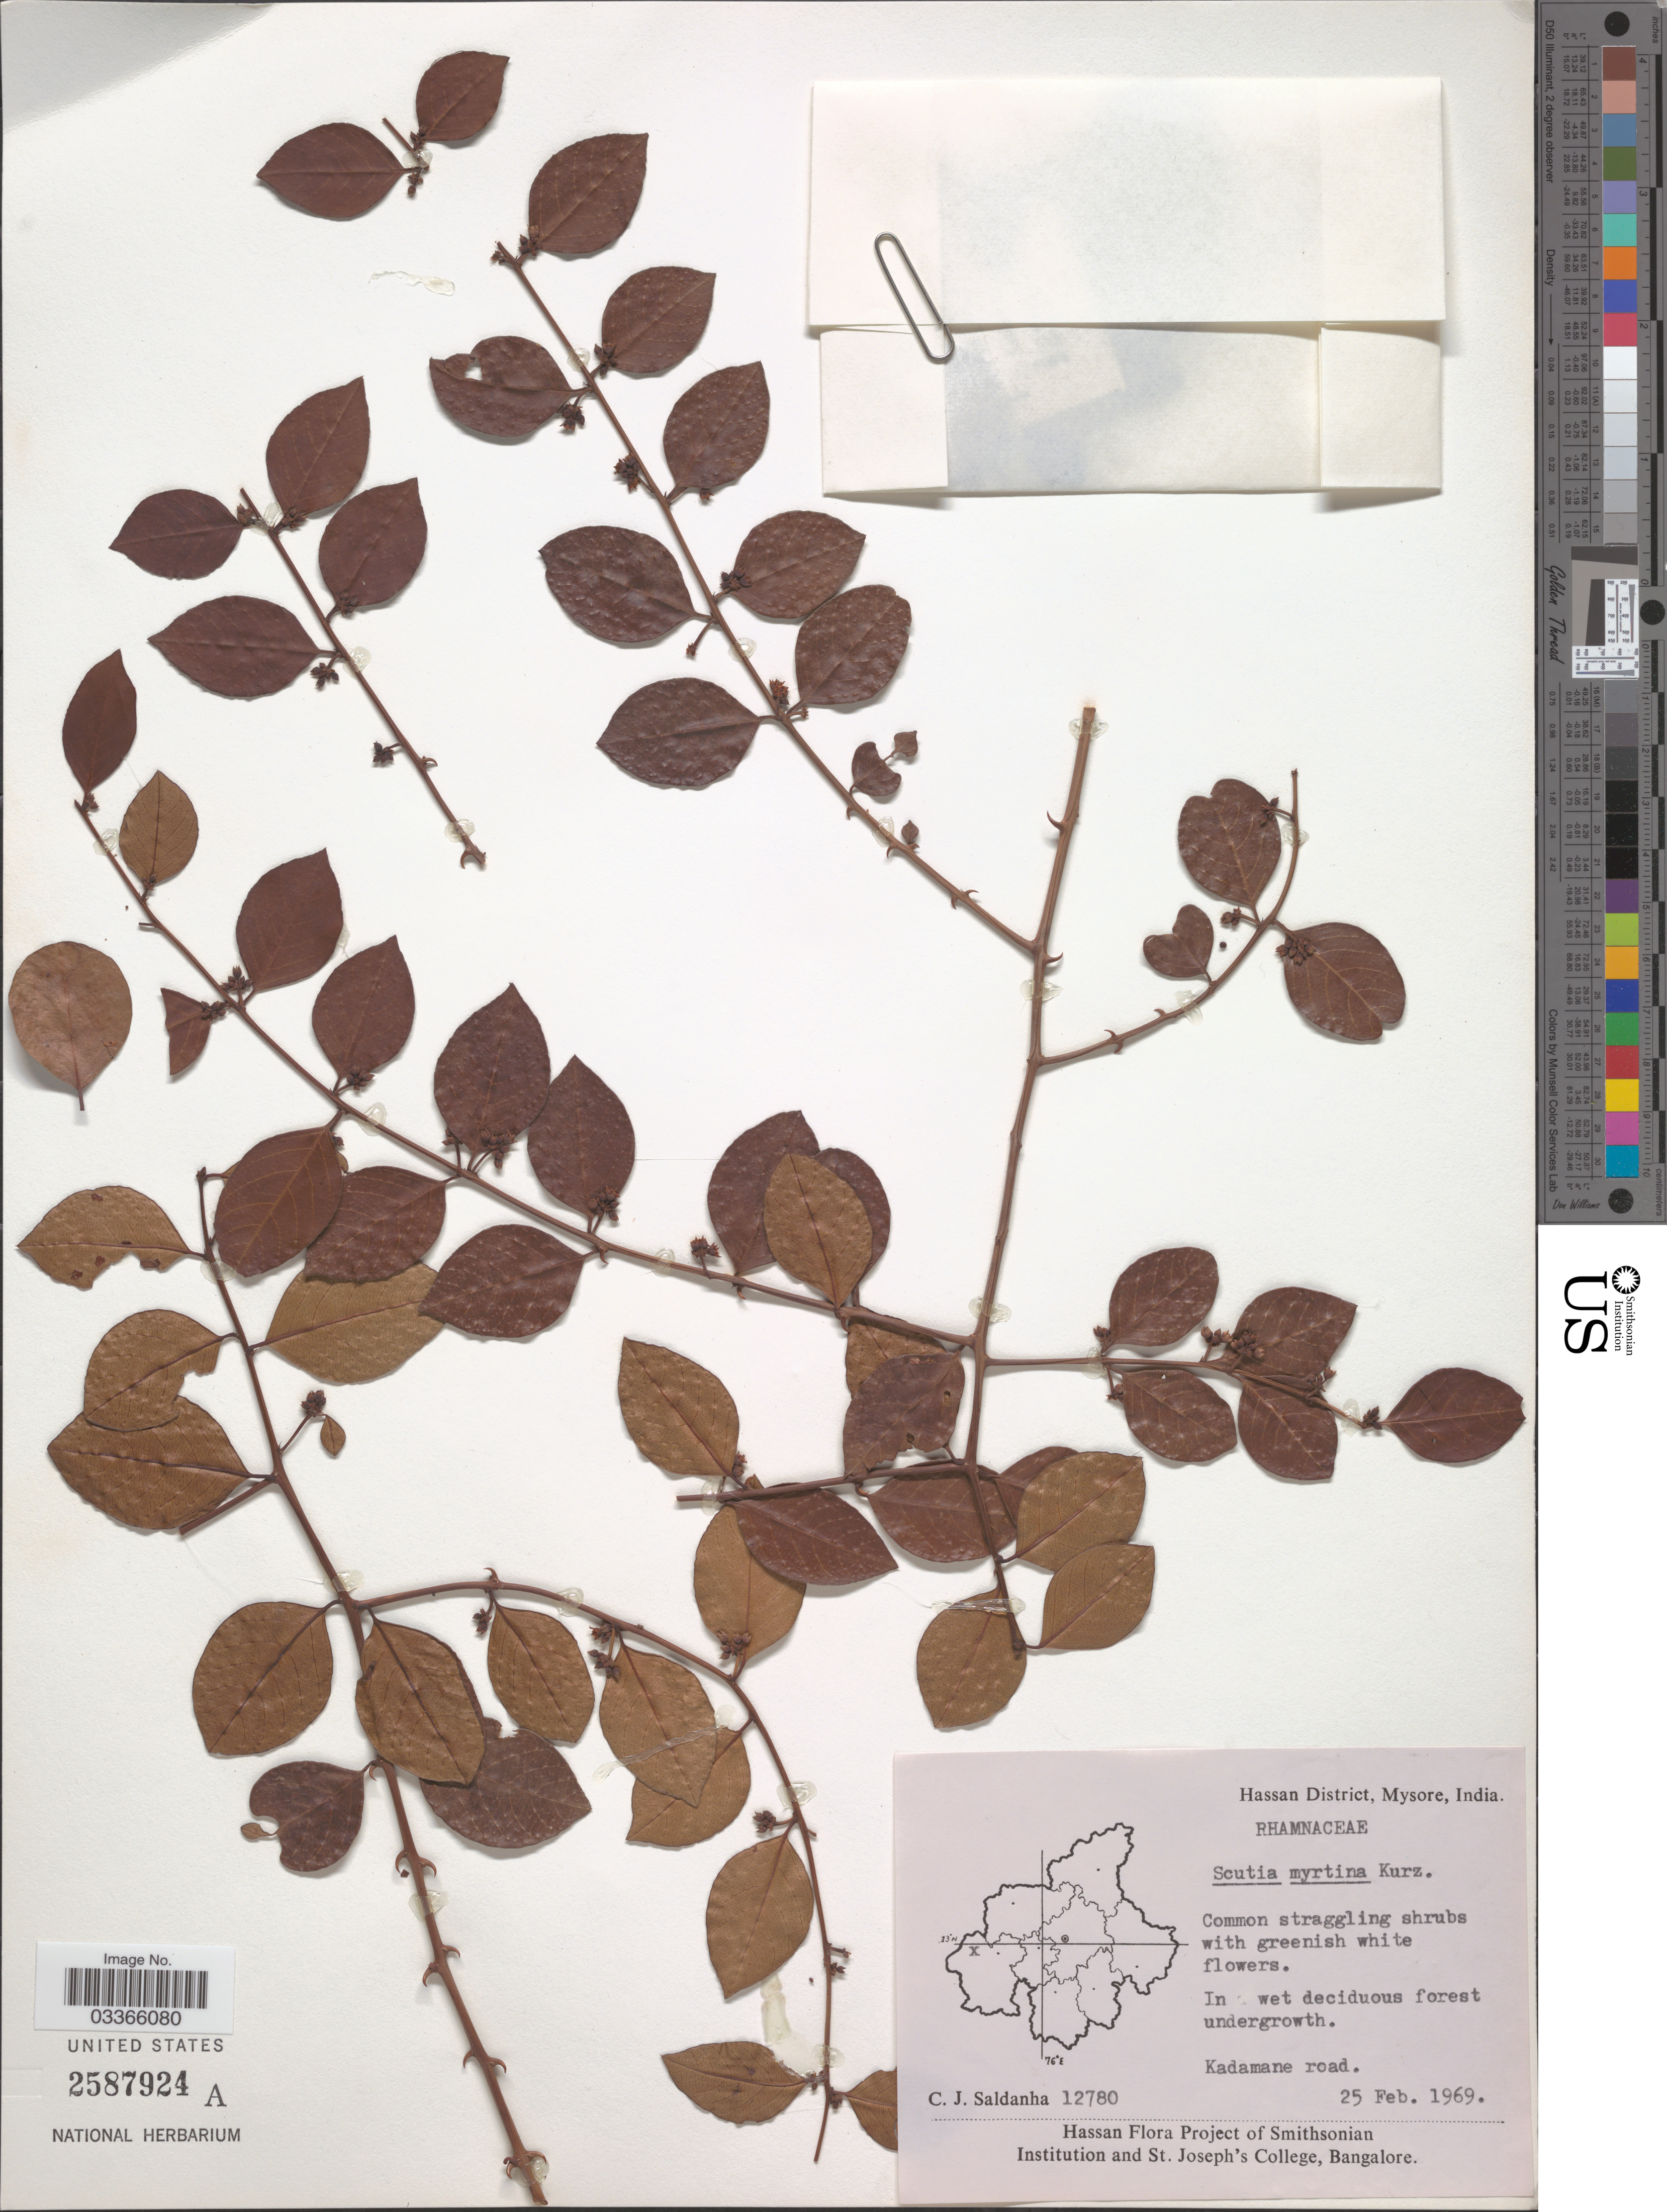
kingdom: Plantae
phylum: Tracheophyta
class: Magnoliopsida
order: Rosales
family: Rhamnaceae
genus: Scutia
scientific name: Scutia myrtina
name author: (Burm. f.) Kurz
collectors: C. J. Saldanha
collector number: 12780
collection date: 1969-02-25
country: India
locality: Hassan District, Mysore, Kadamane road.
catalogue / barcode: US 2587924A